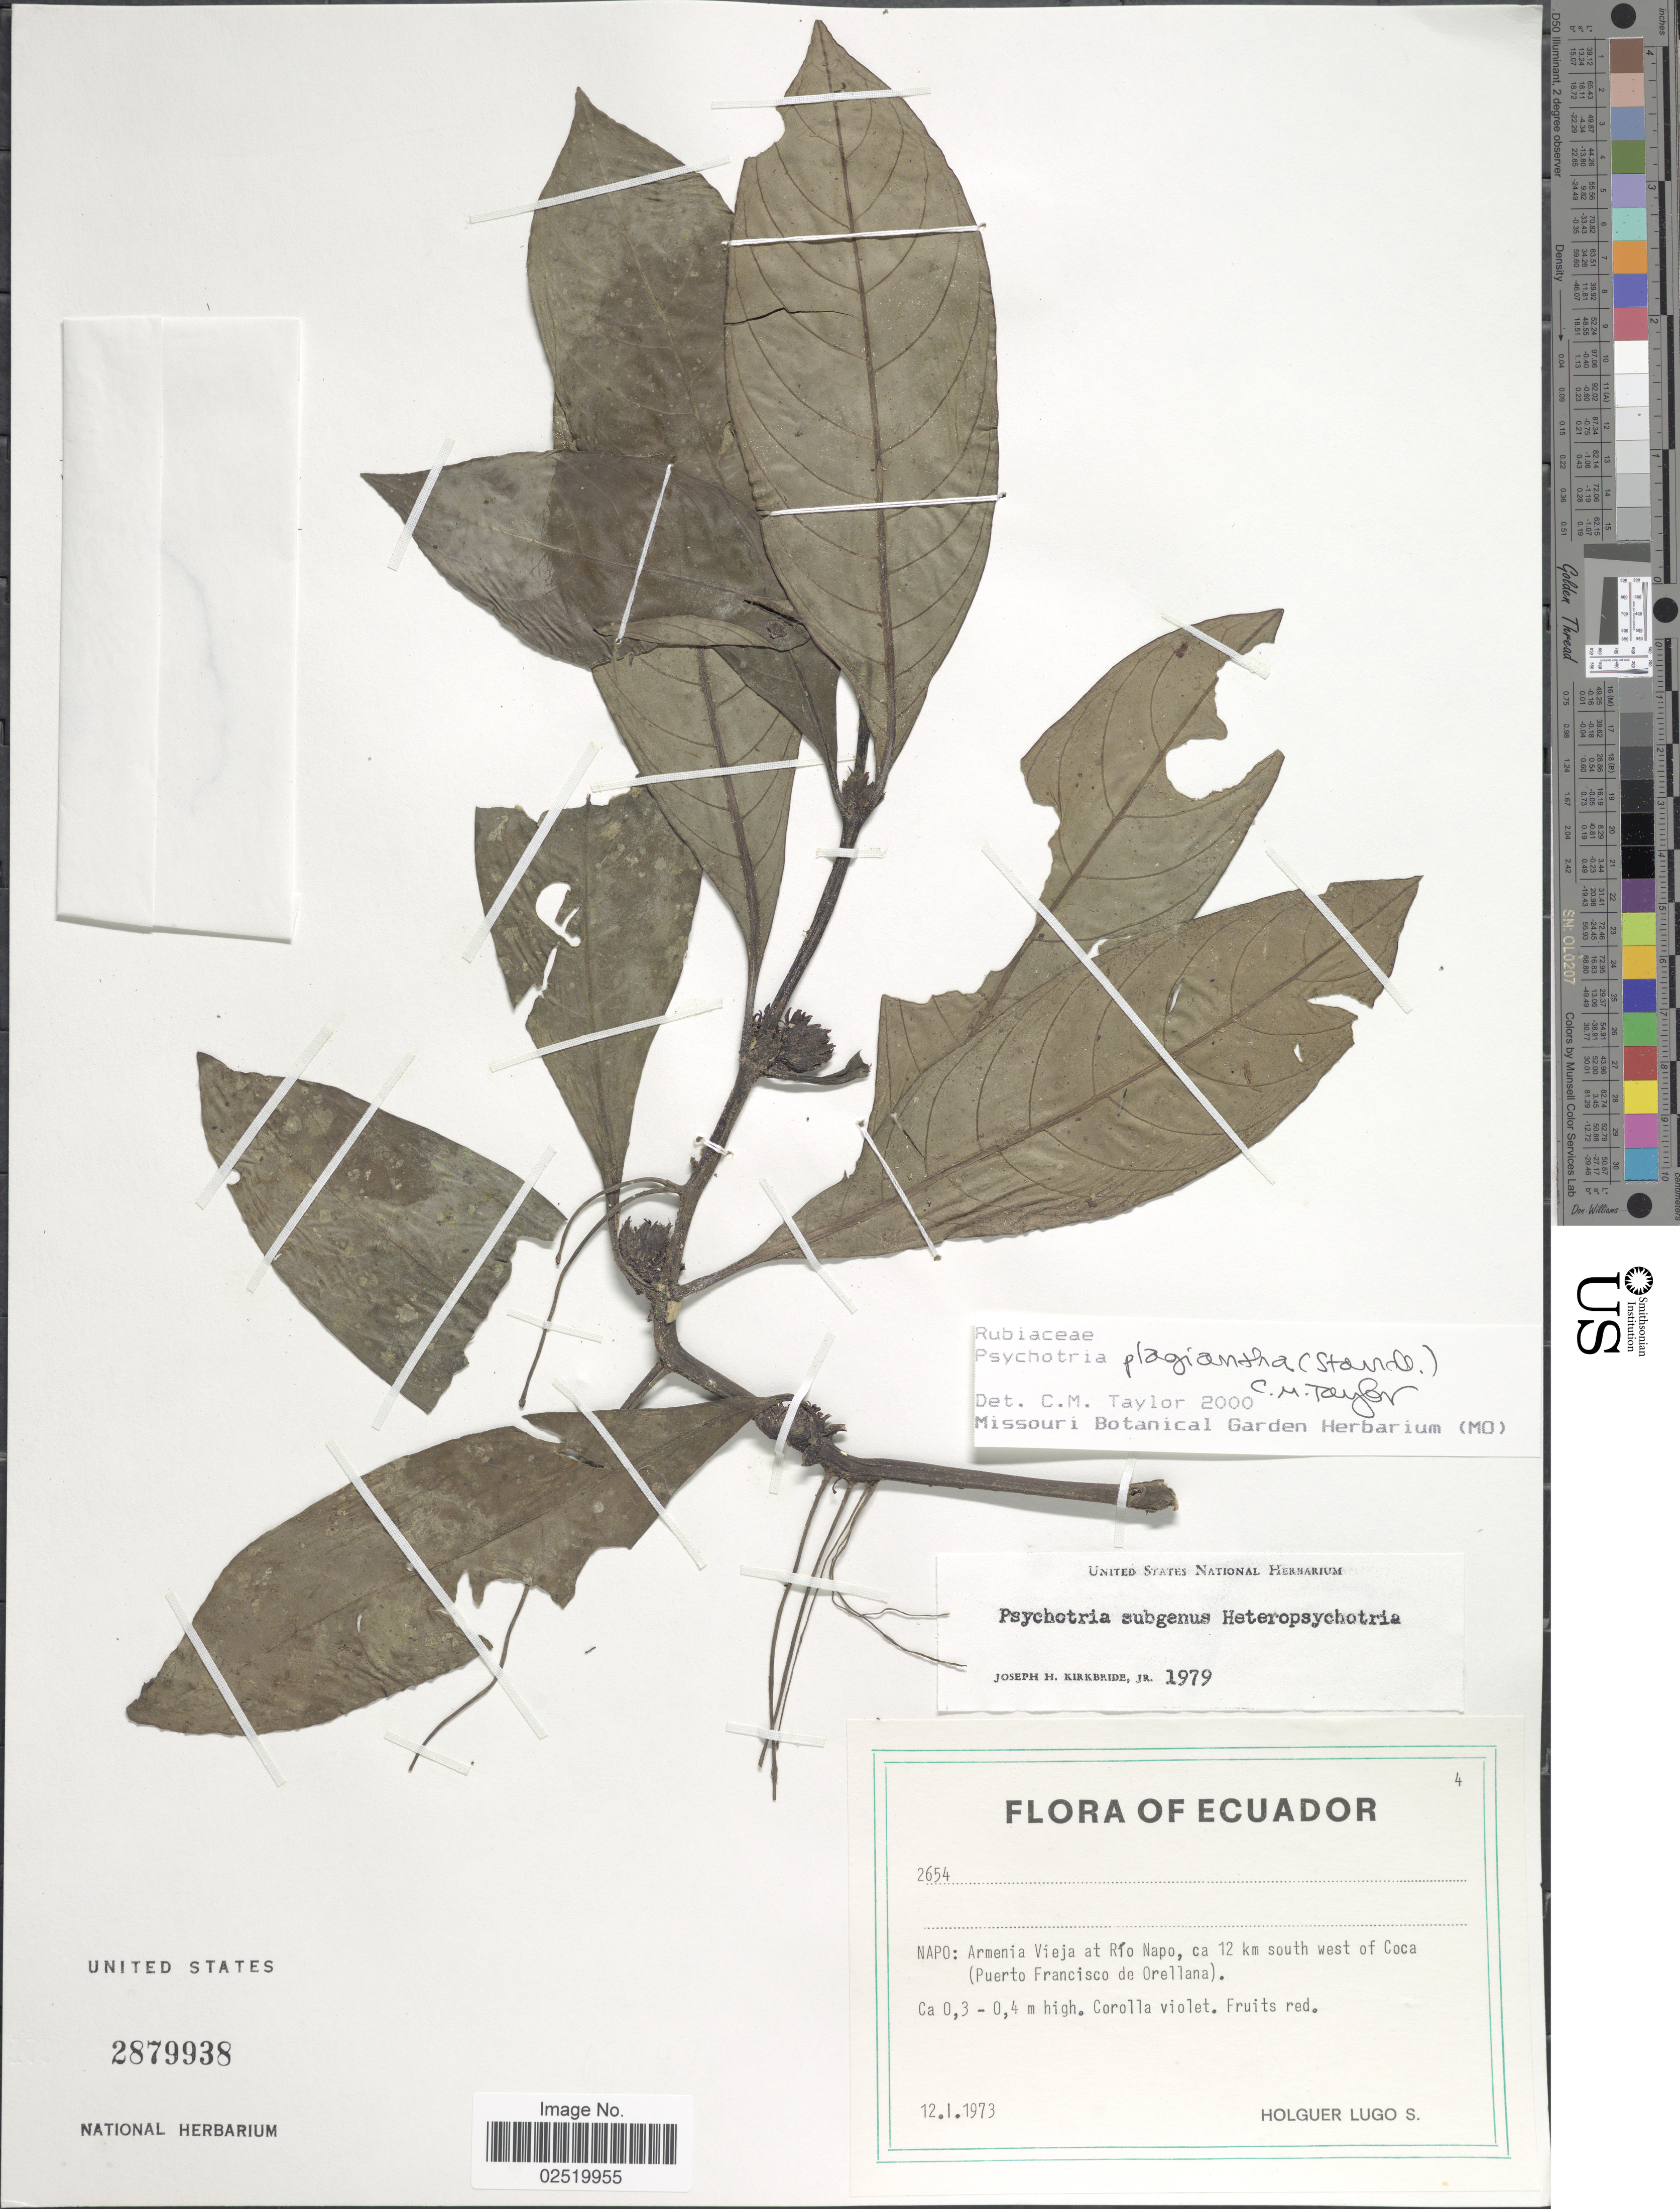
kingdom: Plantae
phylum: Tracheophyta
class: Magnoliopsida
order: Gentianales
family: Rubiaceae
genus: Psychotria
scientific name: Psychotria plagiantha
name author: (Standl.) C.M. Taylor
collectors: H. Lugo S.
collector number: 2654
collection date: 1973-01-12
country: Ecuador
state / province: Napo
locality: Armenia Vieja at Rio Napo, ca 12 km south west of Coca (Puerto Francisco de Orellana)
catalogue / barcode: US 2879938